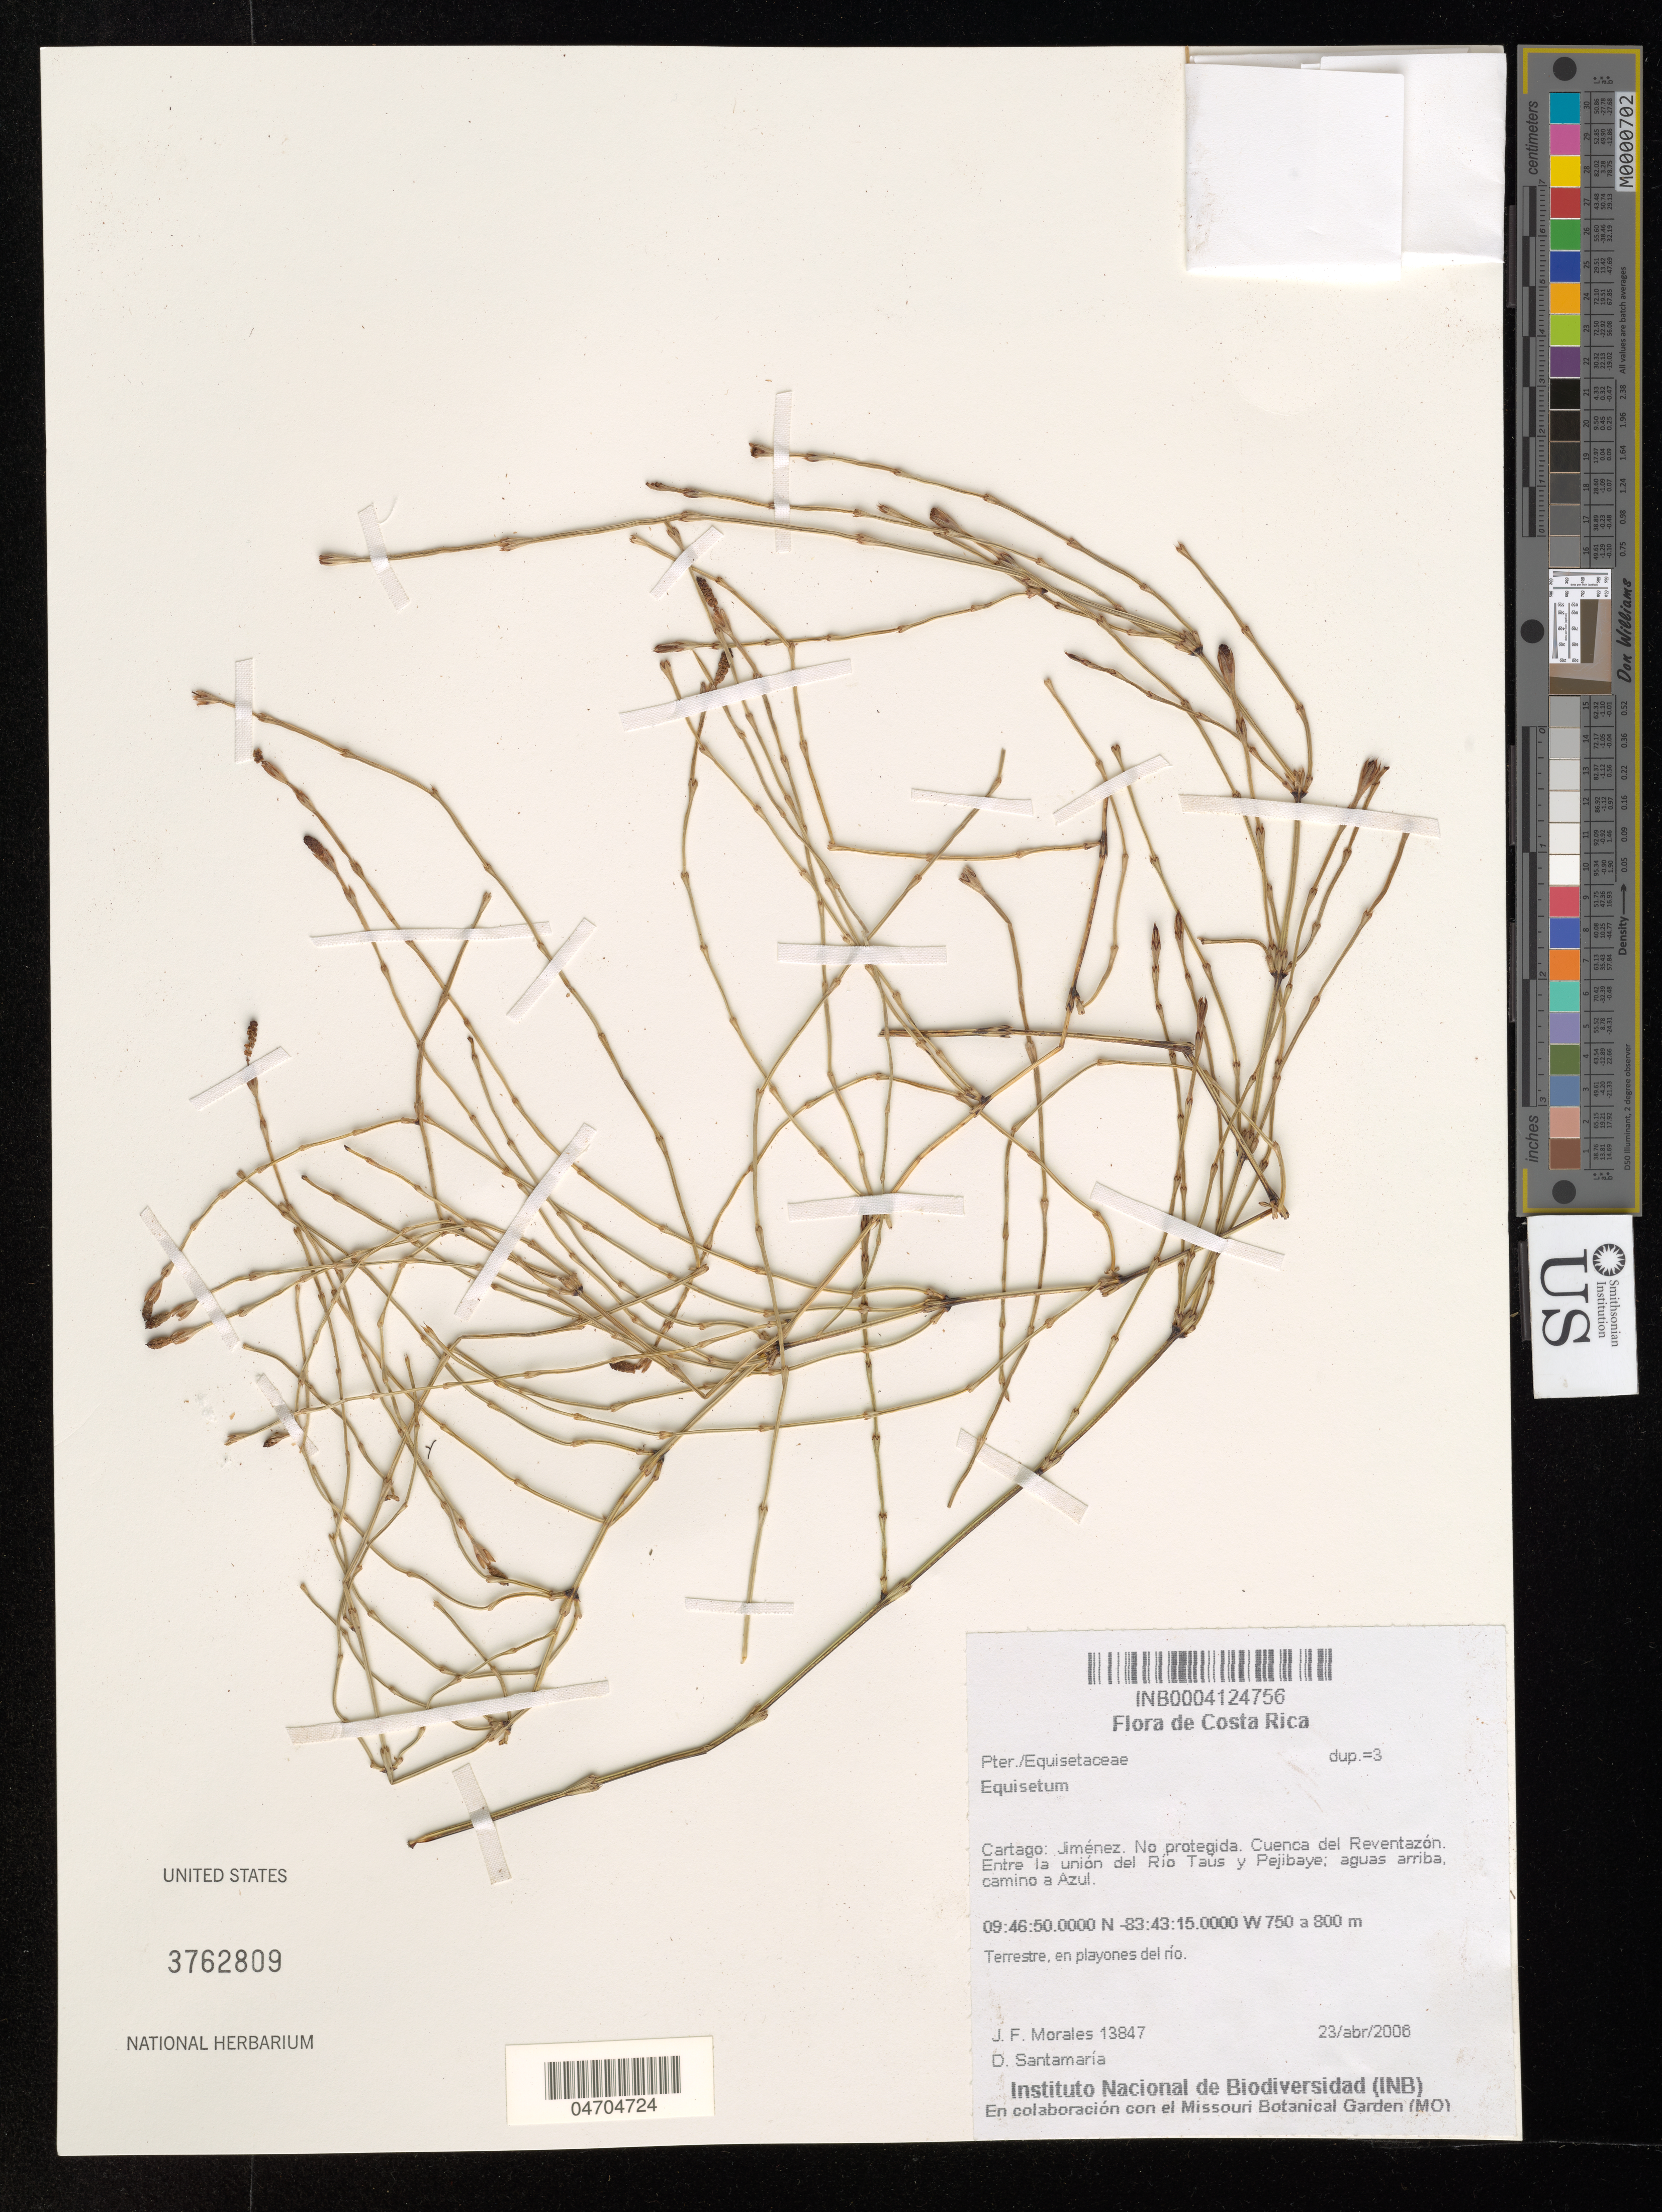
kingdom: Plantae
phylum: Tracheophyta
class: Polypodiopsida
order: Equisetales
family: Equisetaceae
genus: Equisetum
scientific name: Equisetum sp.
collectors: J. F. Morales & D. Santamaria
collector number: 13847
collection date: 2006-04-23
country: Costa Rica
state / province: Cartago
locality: Jiménez. No protegida. Cuenca del Reventazón. Entre la unión del Río Taus y Pejibaye; aguas arriba, camino a Azul.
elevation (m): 750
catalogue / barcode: US 3762809